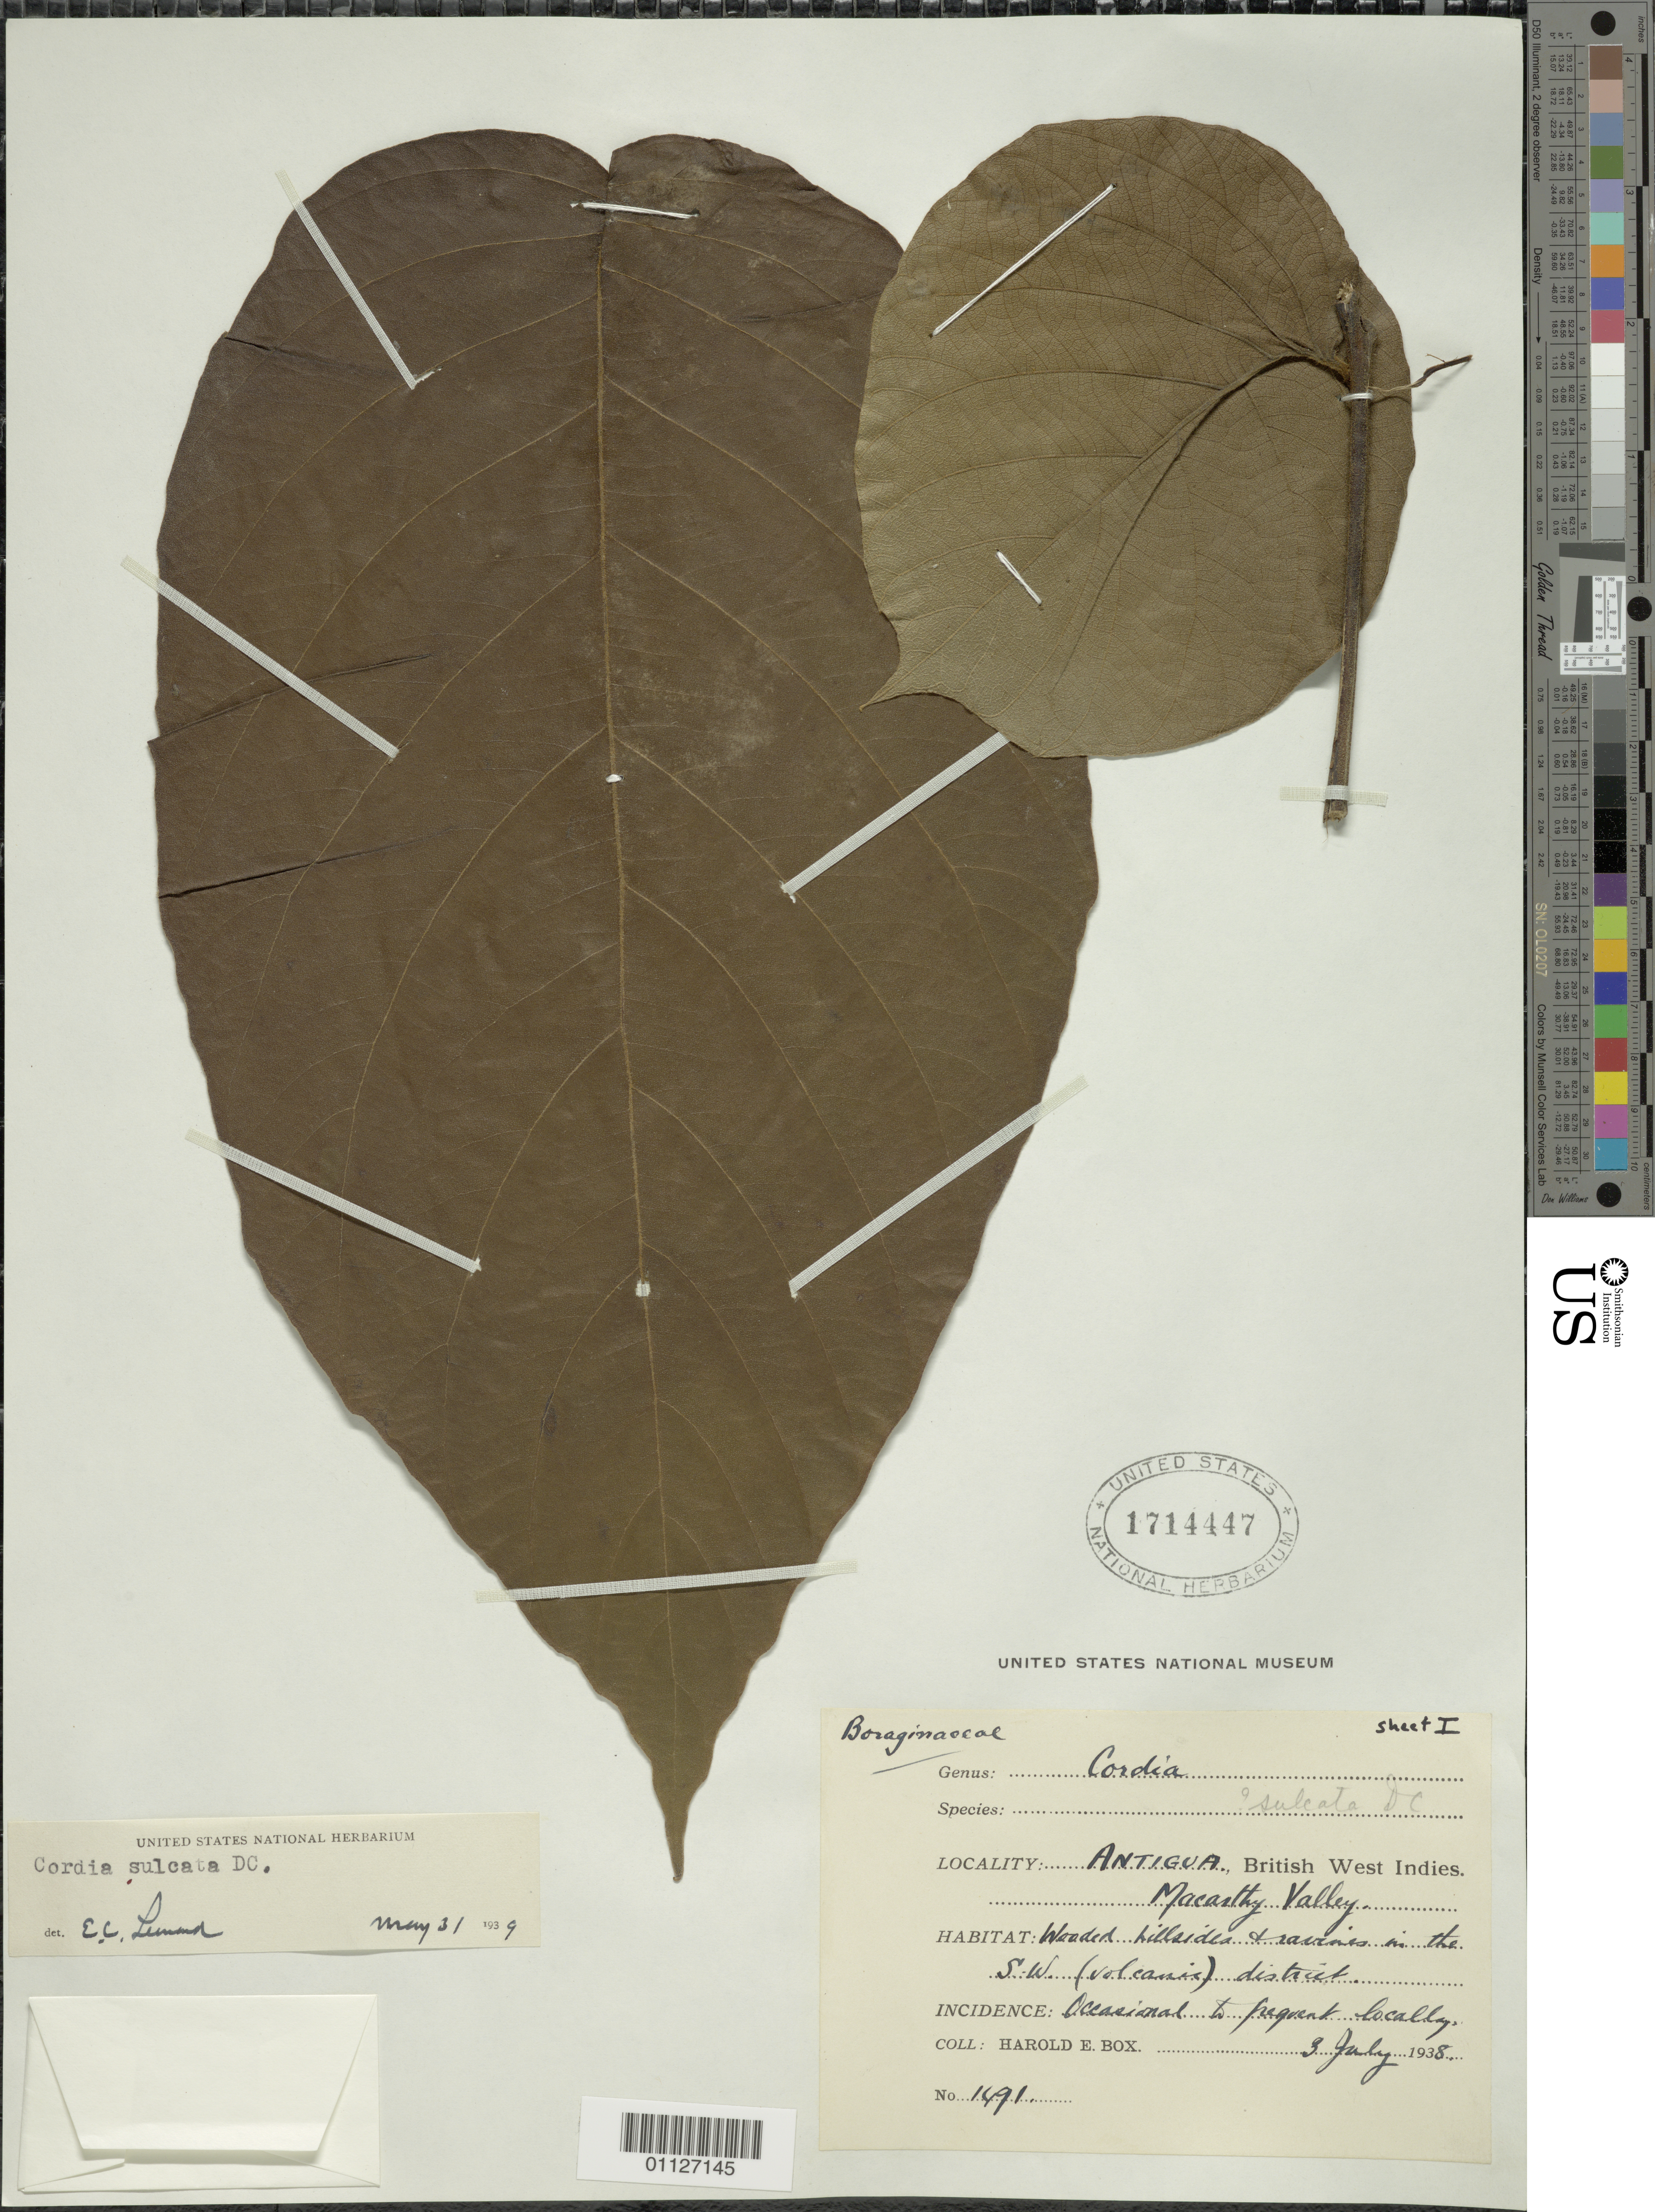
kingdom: Plantae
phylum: Tracheophyta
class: Magnoliopsida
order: Boraginales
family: Cordiaceae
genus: Cordia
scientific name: Cordia sulcata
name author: DC.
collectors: H. E. Box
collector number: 1491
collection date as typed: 03 Jul 1938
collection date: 1938-07-03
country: Antigua and Barbuda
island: Antigua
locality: Macarthy Valley: Wooded hillsides and ravines in the SW (volcanic) district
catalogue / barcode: US 1714447